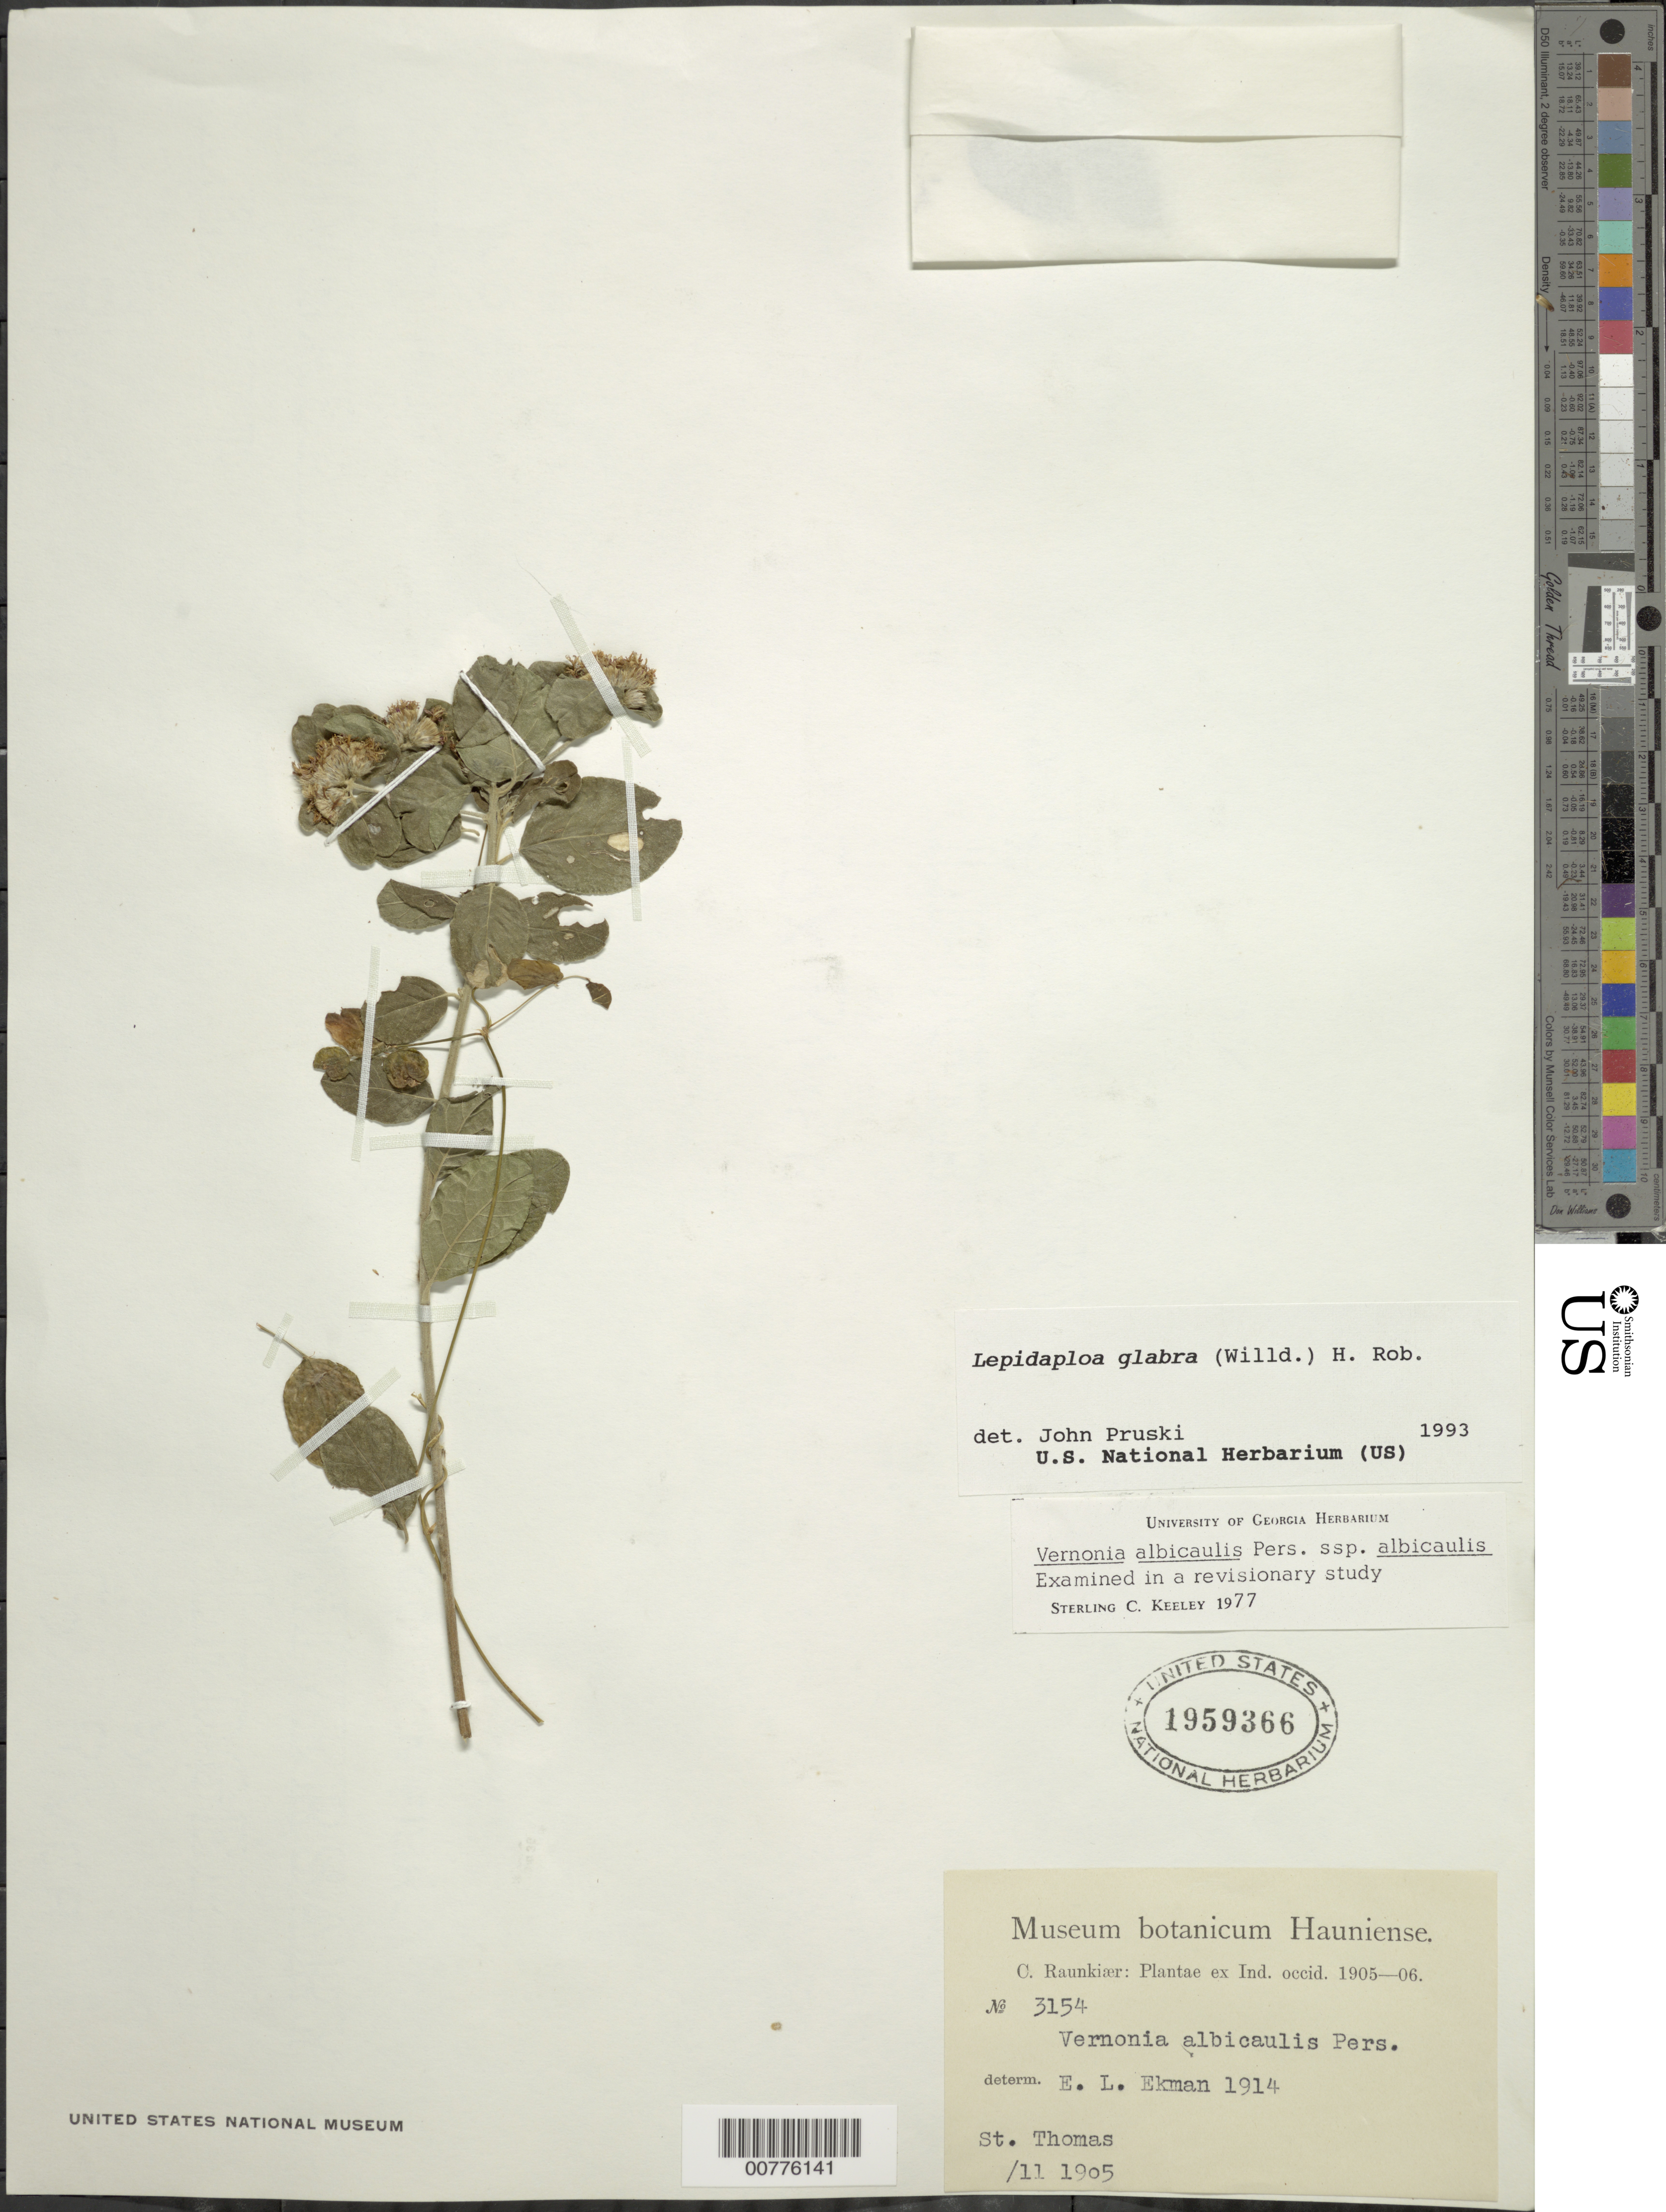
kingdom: Plantae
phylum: Tracheophyta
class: Magnoliopsida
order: Asterales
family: Asteraceae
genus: Lepidaploa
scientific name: Lepidaploa glabra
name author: (Willd.) H. Rob.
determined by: Pruski, J. F.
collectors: C. Raunkiær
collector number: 3154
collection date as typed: Nov 1905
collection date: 1905-11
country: U.S. Virgin Islands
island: St. Thomas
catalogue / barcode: US 1959366